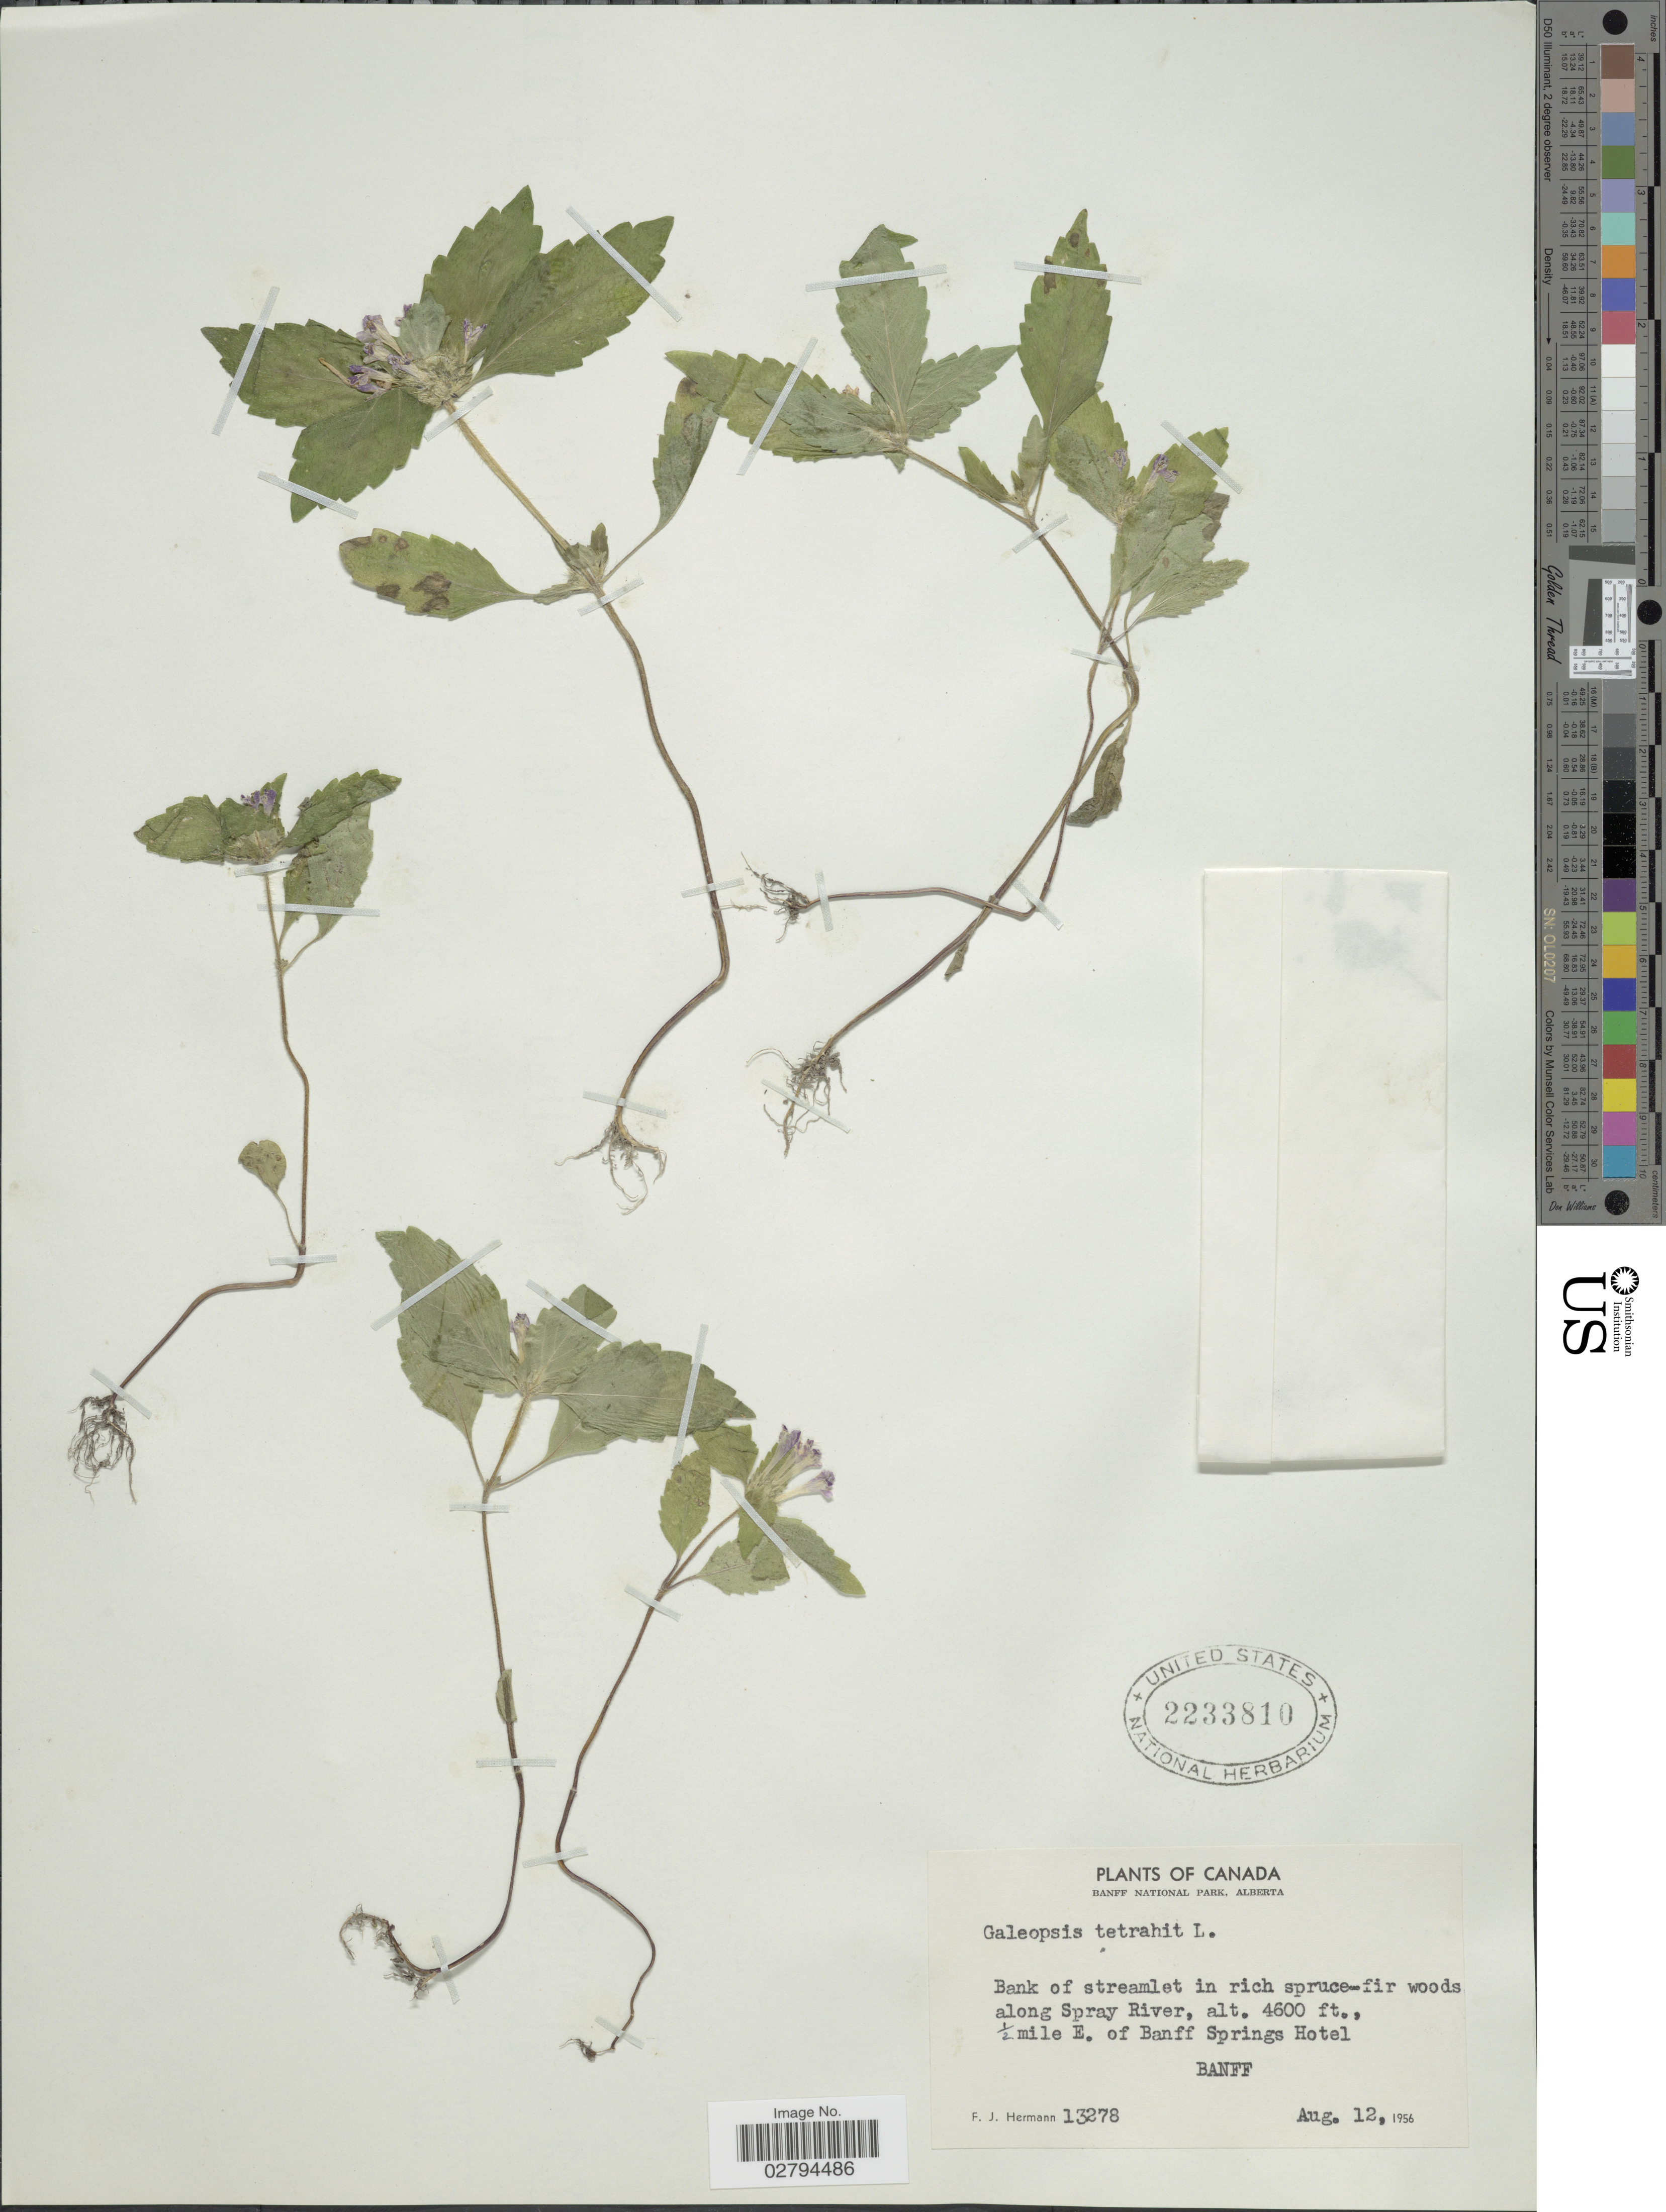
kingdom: Plantae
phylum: Tracheophyta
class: Magnoliopsida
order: Lamiales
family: Lamiaceae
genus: Galeopsis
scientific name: Galeopsis tetrahit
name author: L.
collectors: F. J. Hermann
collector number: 13278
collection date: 1956-08-12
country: Canada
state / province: Alberta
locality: Banff National Park, along Spray River, ½mile E. of Banff Springs Hotel, Banff.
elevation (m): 1402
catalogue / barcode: US 2233810